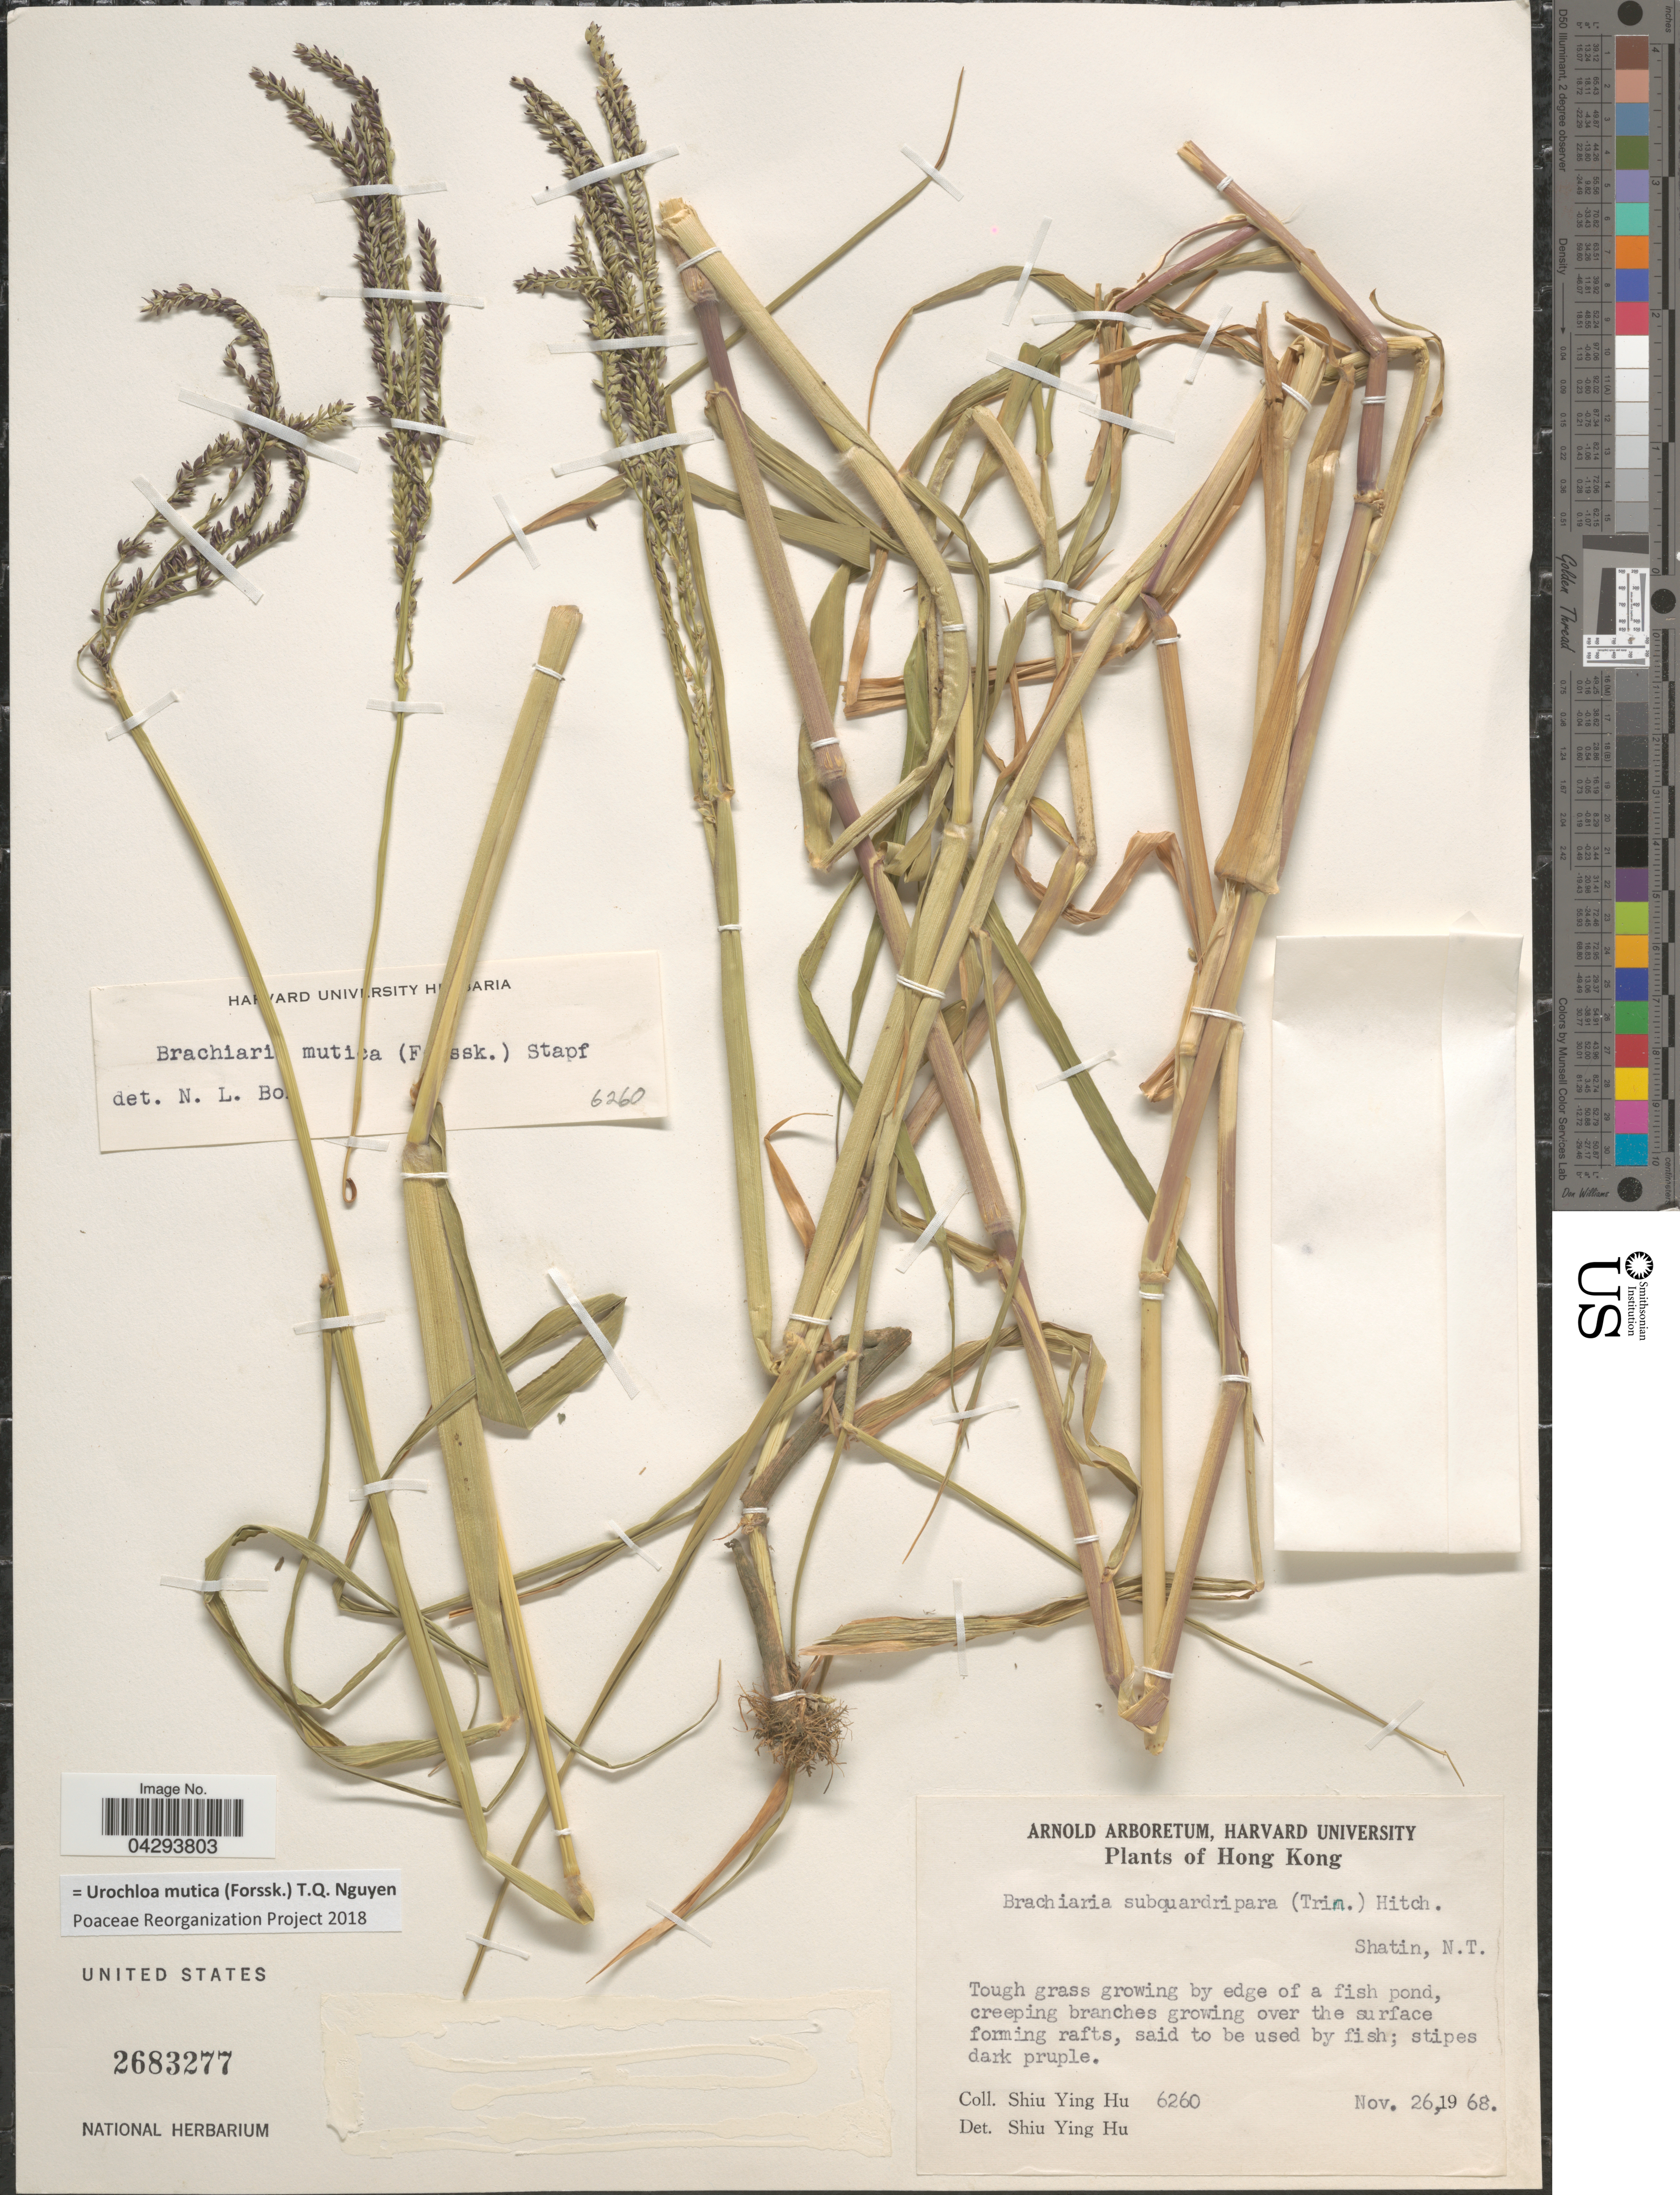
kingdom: Plantae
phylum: Tracheophyta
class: Liliopsida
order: Poales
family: Poaceae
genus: Urochloa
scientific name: Urochloa mutica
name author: (Forssk.) T.Q. Nguyen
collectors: S. Y. Hu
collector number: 6260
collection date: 1968-11-26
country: China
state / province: Hong Kong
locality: Shatin, N.T.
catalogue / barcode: US 2683277